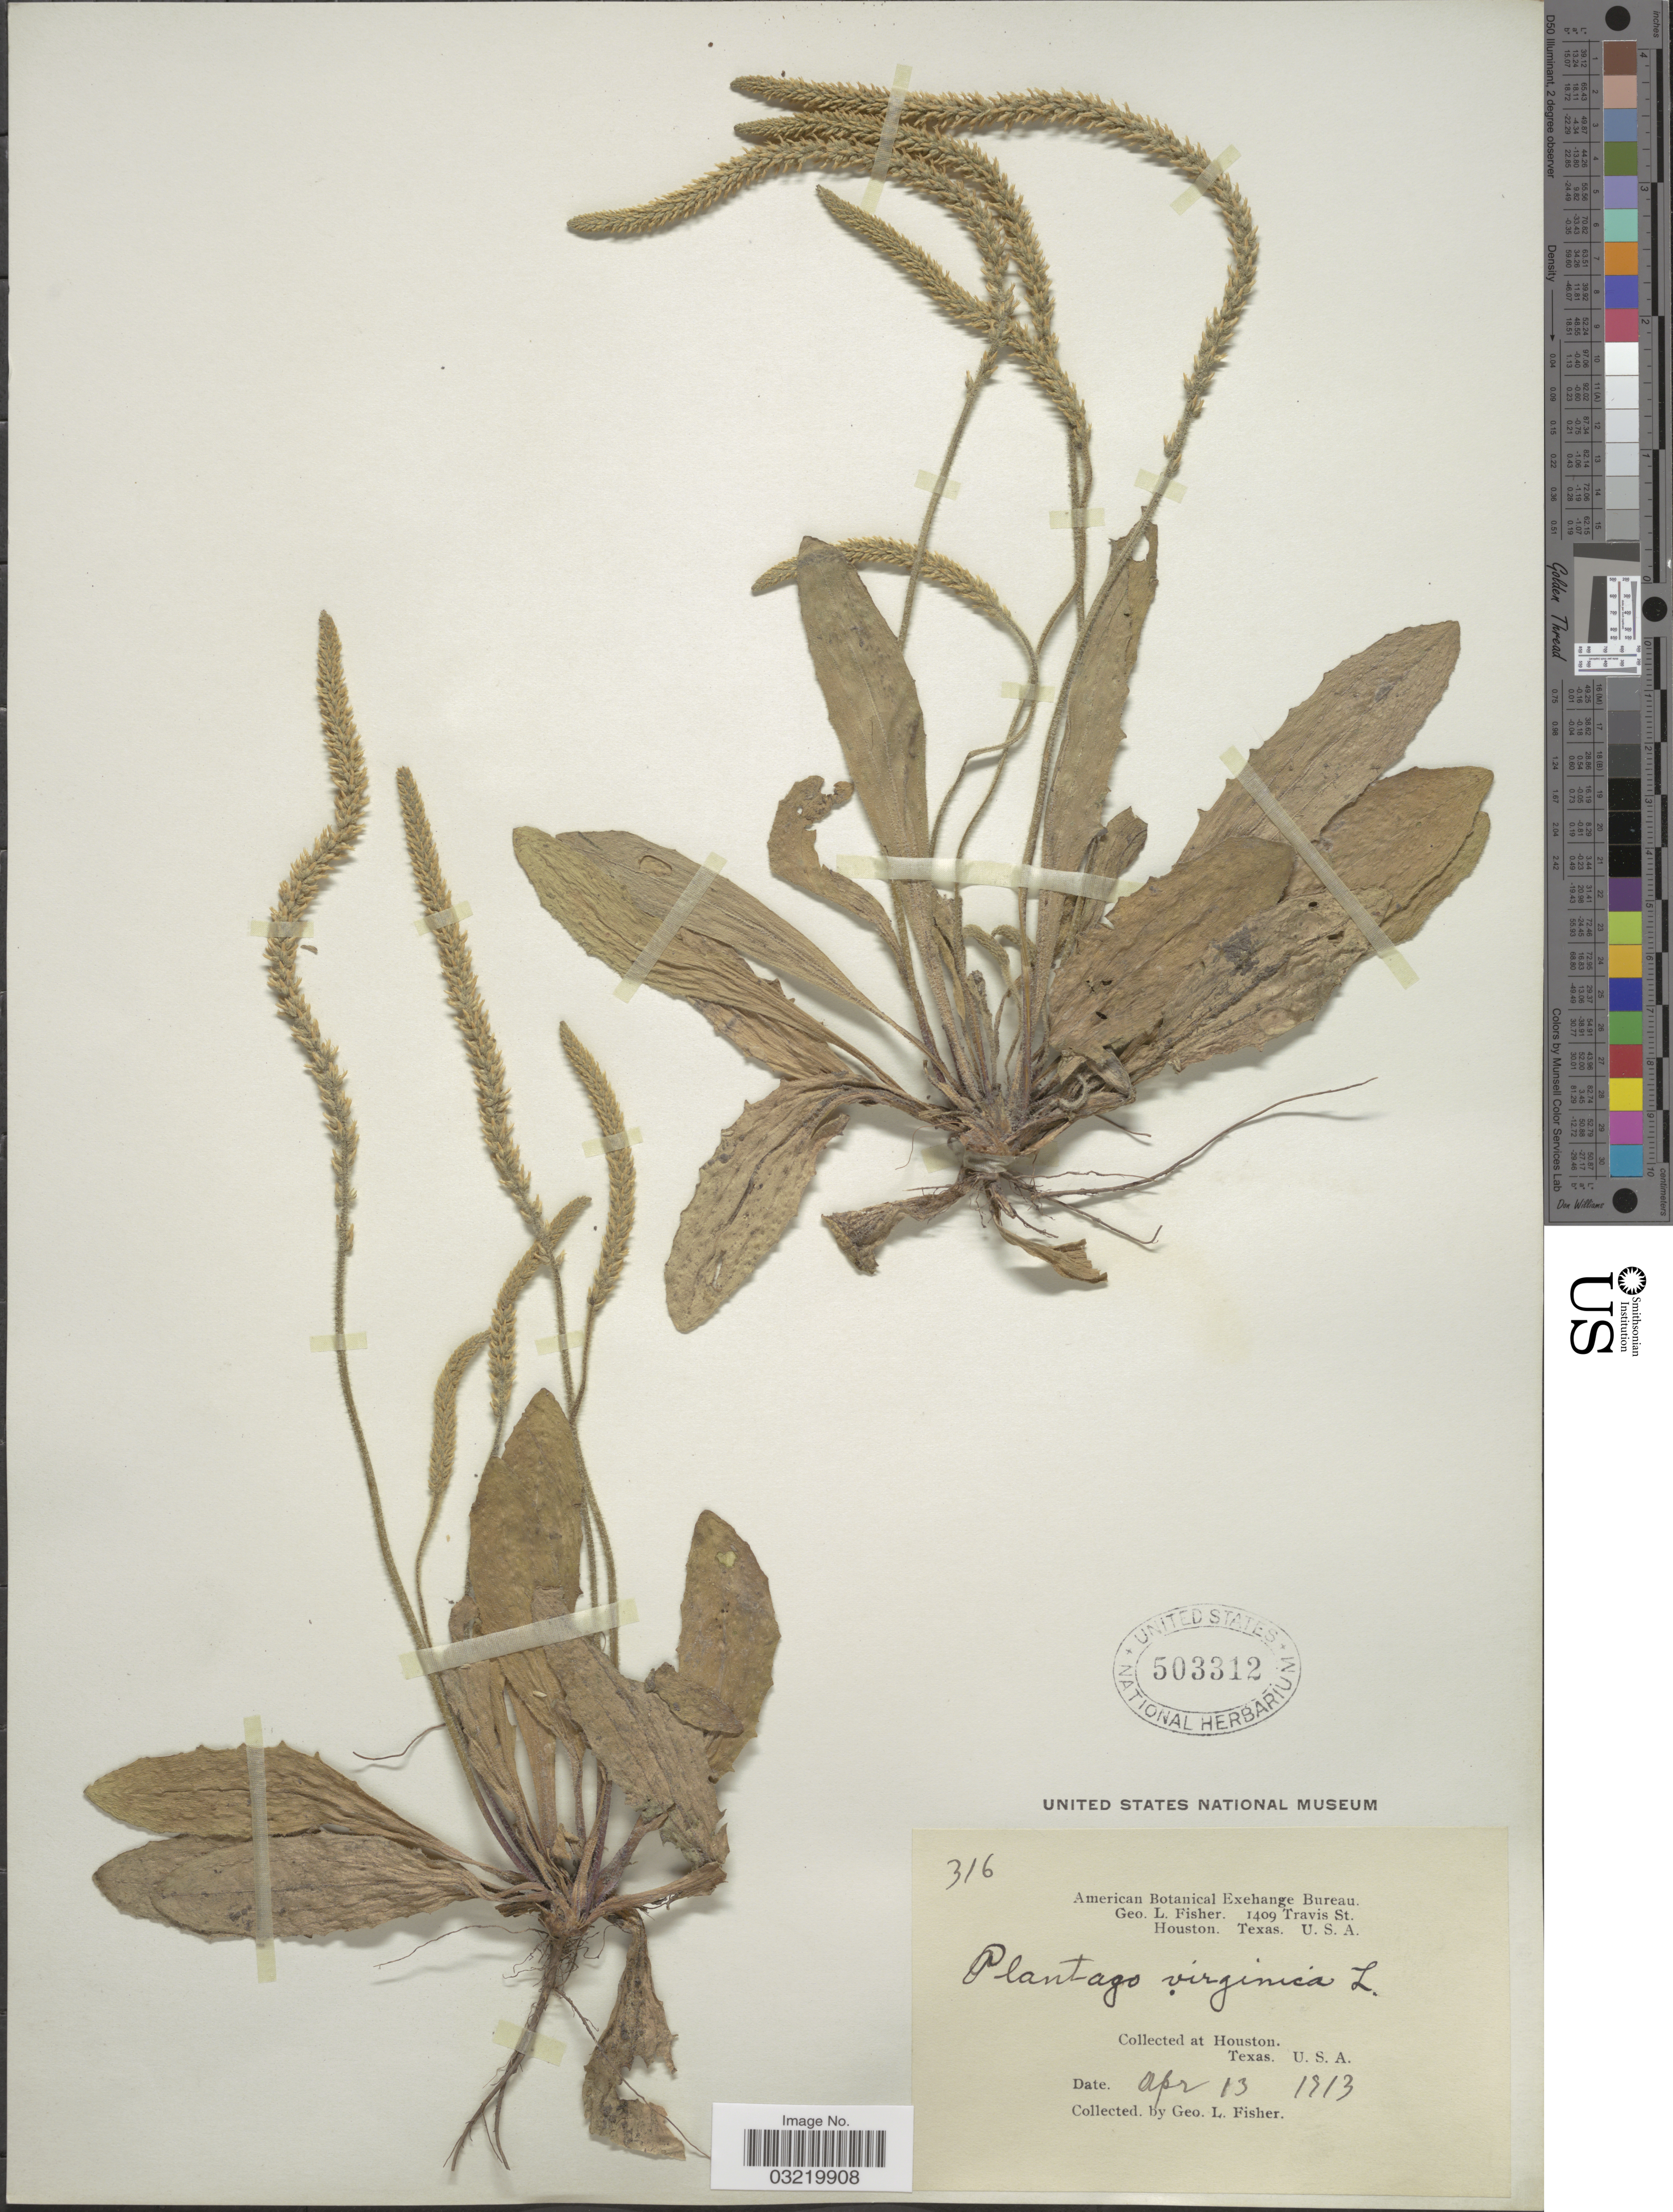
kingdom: Plantae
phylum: Tracheophyta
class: Magnoliopsida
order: Lamiales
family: Plantaginaceae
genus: Plantago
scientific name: Plantago virginica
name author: L.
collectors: G. L. Fisher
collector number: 316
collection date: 1913-04-13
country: United States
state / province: Texas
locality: Houston.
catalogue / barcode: US 503312